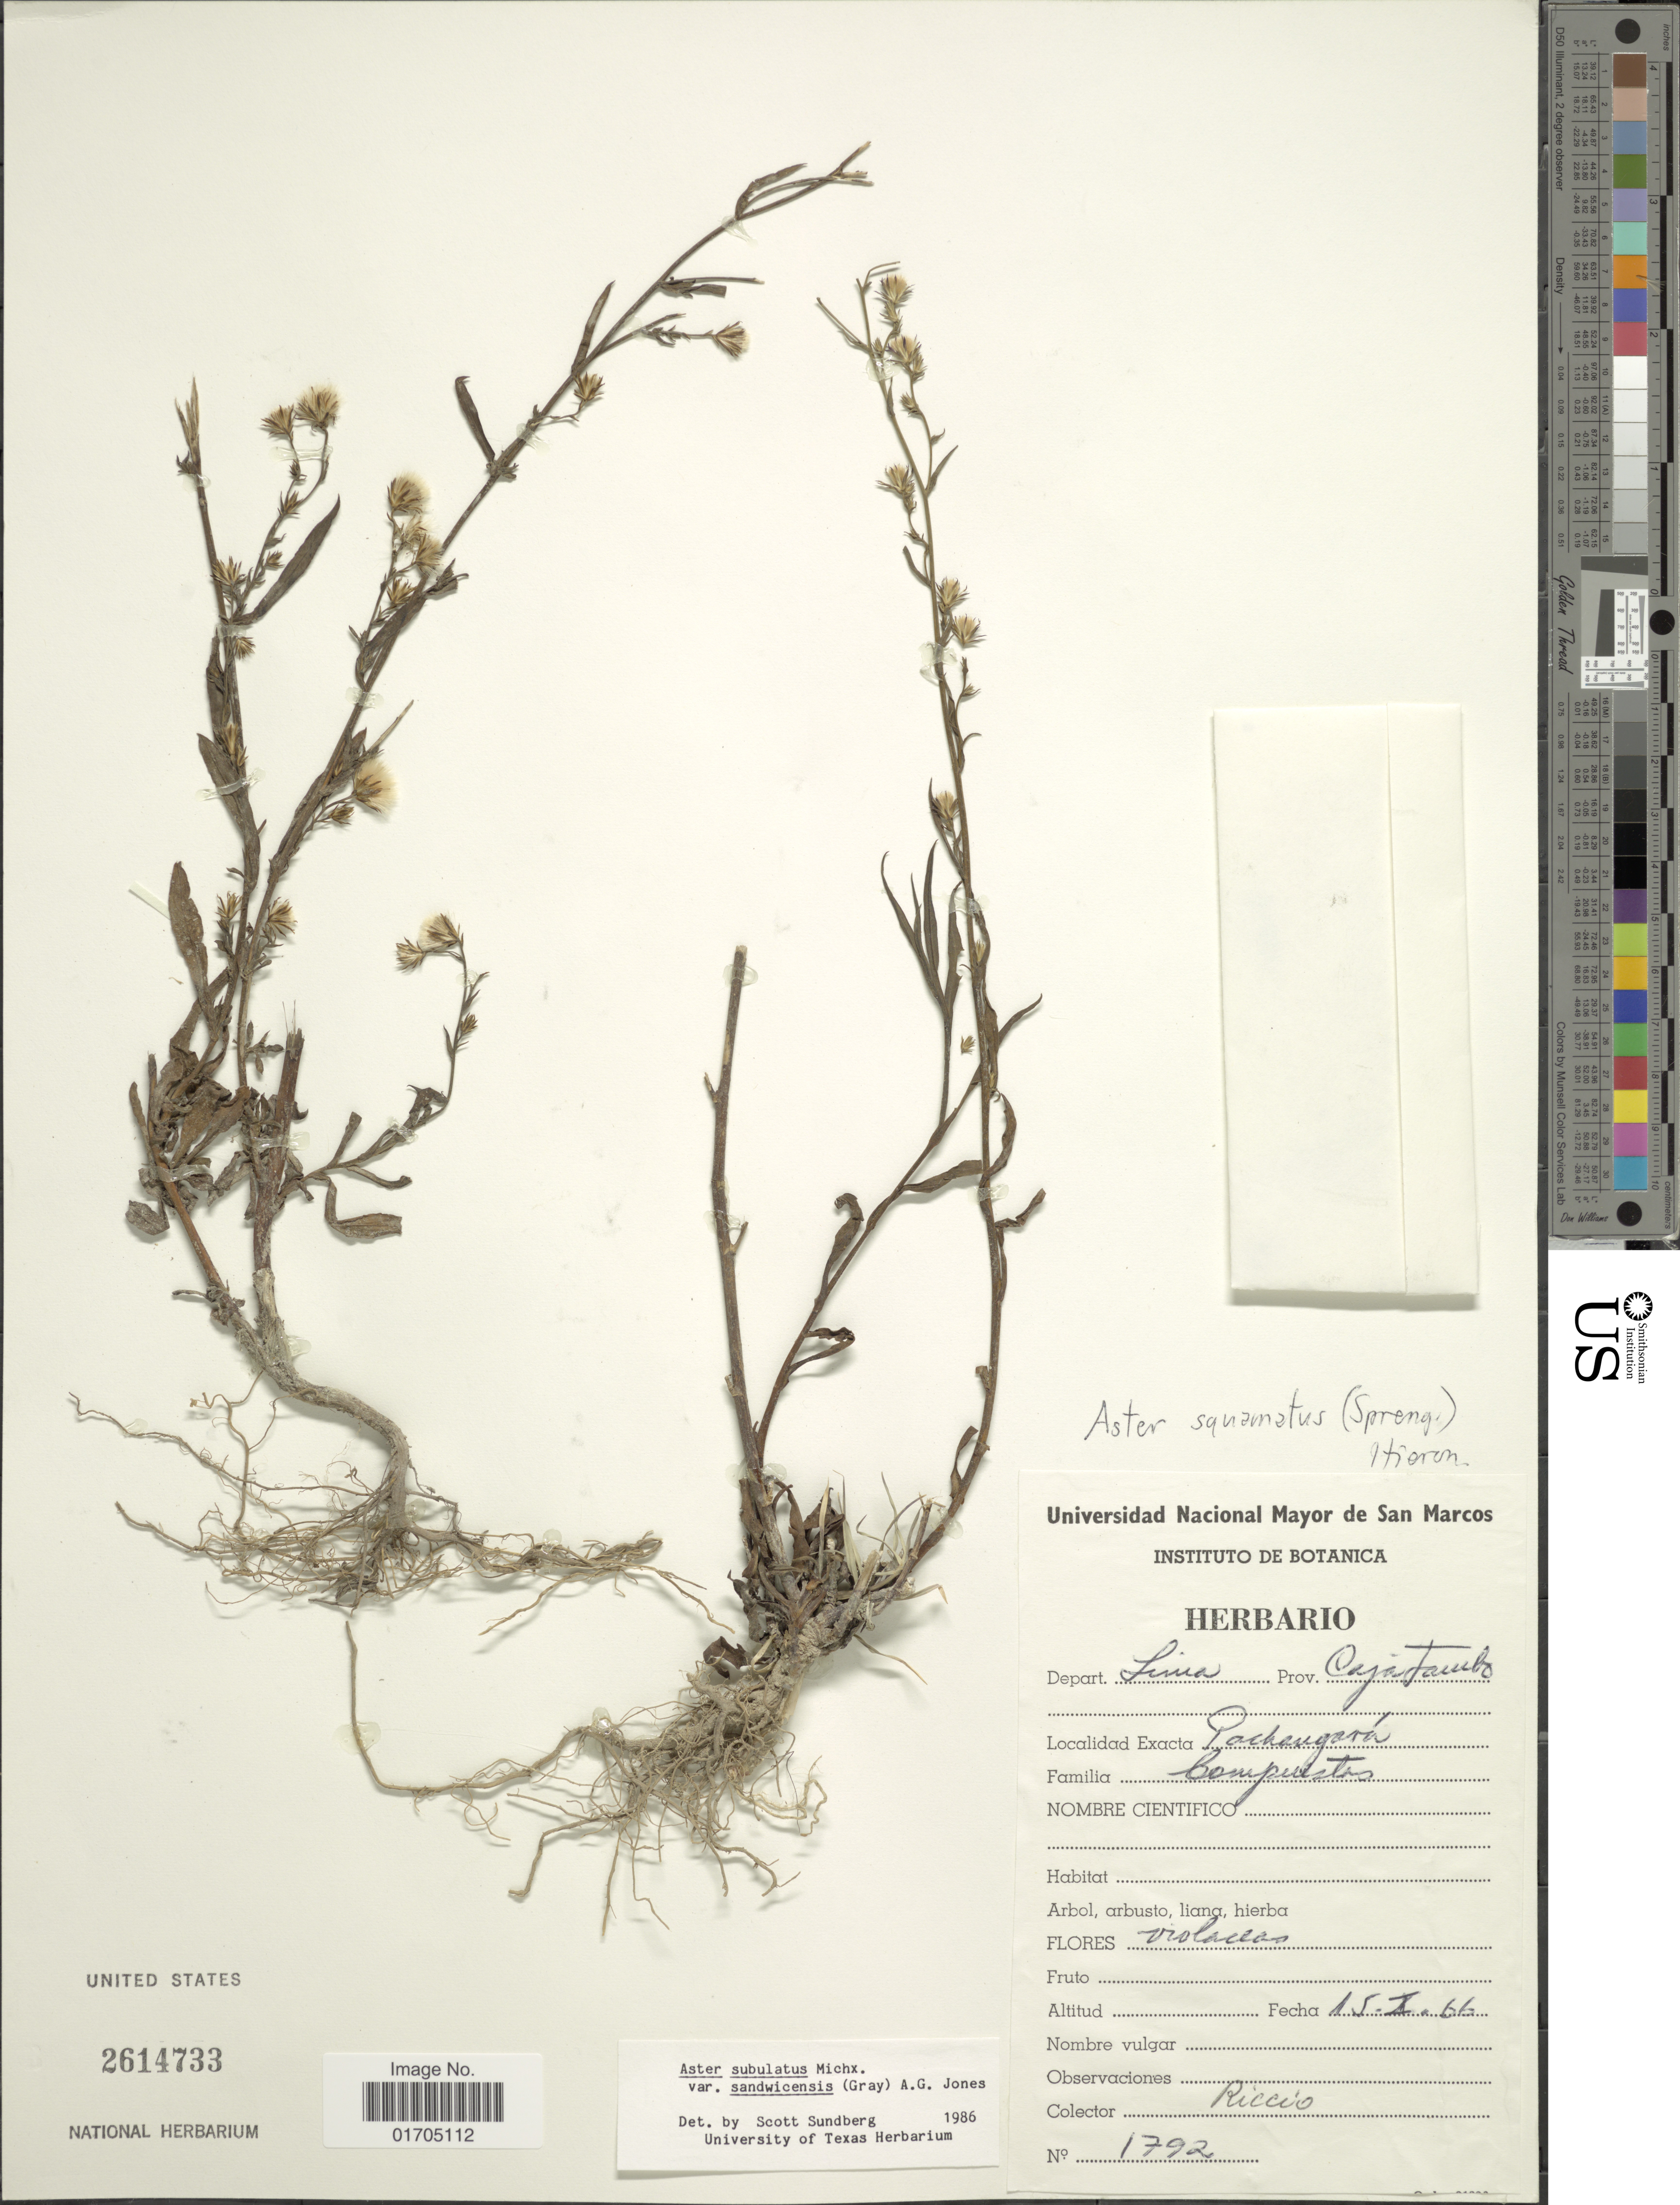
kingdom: Plantae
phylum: Tracheophyta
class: Magnoliopsida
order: Asterales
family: Asteraceae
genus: Symphyotrichum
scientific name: Symphyotrichum subulatum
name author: (Michx.) G.L. Nesom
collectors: Riccio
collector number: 1792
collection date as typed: Transcribed d/m/y: 15/10/66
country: Peru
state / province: Lima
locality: Pachangará, Prov. Cajatambo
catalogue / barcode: US 2614733